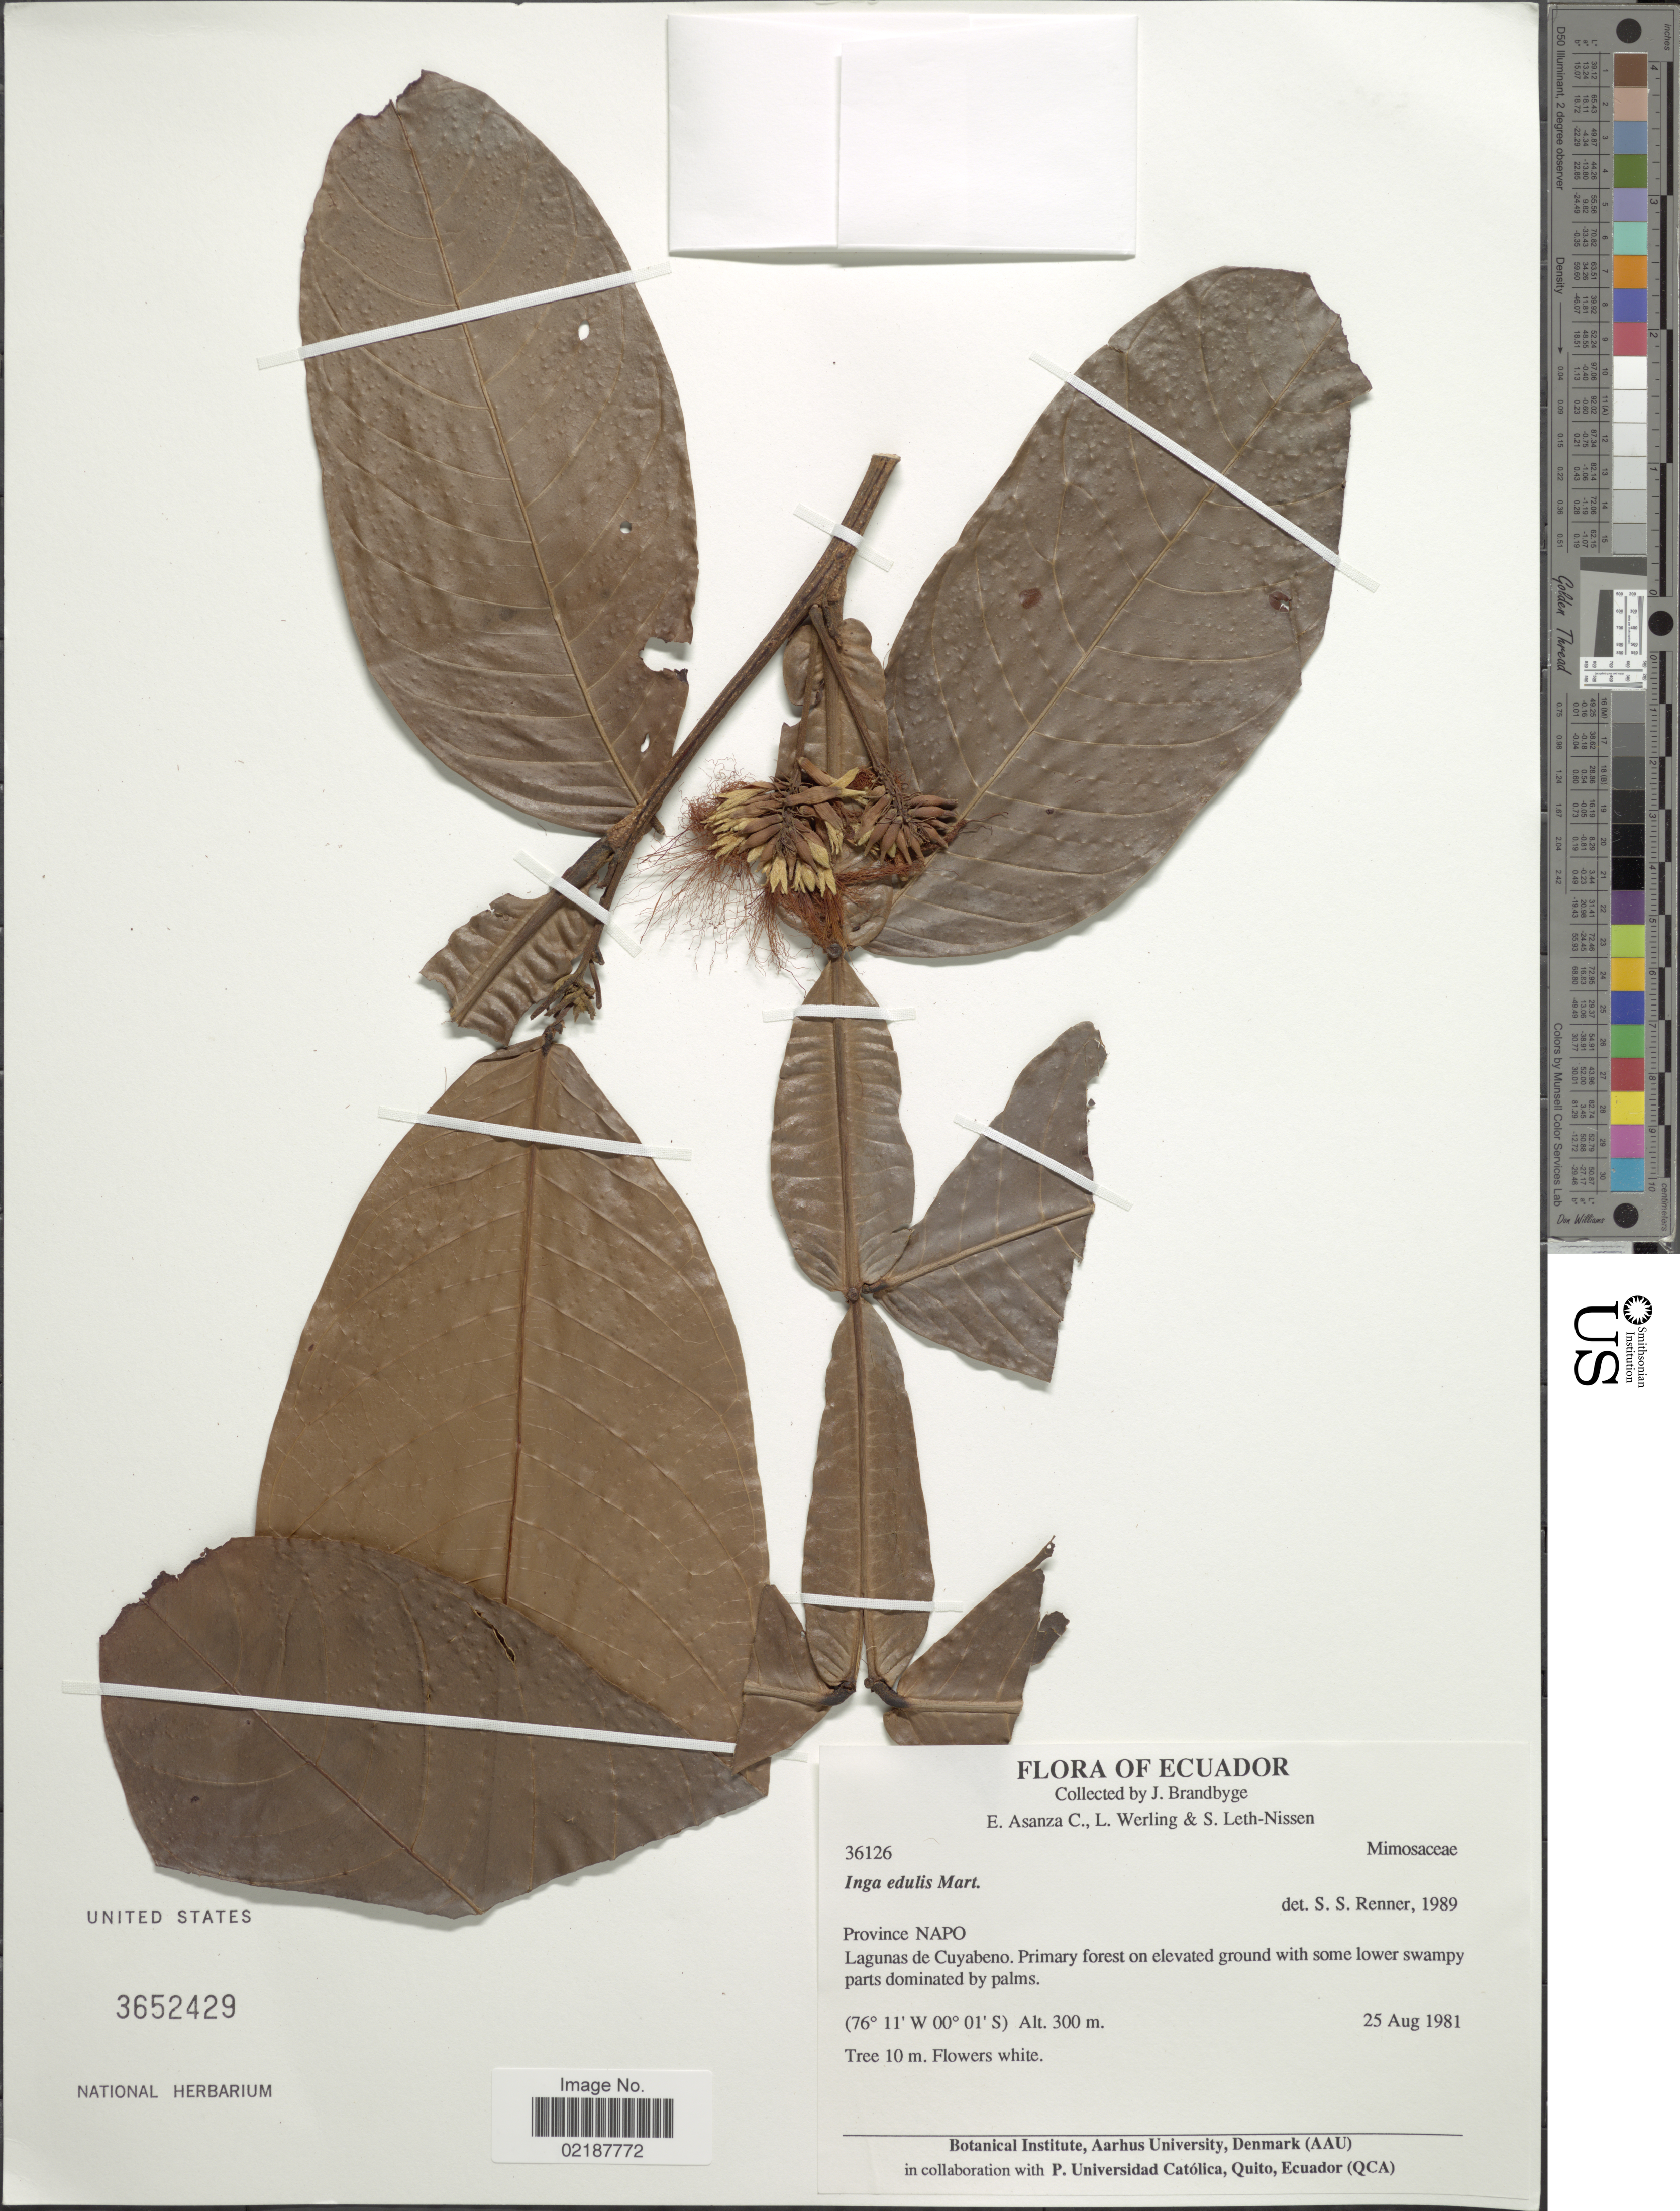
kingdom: Plantae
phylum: Tracheophyta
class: Magnoliopsida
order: Fabales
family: Fabaceae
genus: Inga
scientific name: Inga edulis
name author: Mart.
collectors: J. Brandbyge, E. Asanza C., L. Werling & S. Leth-Nissen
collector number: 36126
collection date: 1981-08-25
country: Ecuador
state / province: Napo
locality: Province: Napo, Lagunas de Cuyabeno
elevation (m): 300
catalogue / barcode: US 3652429